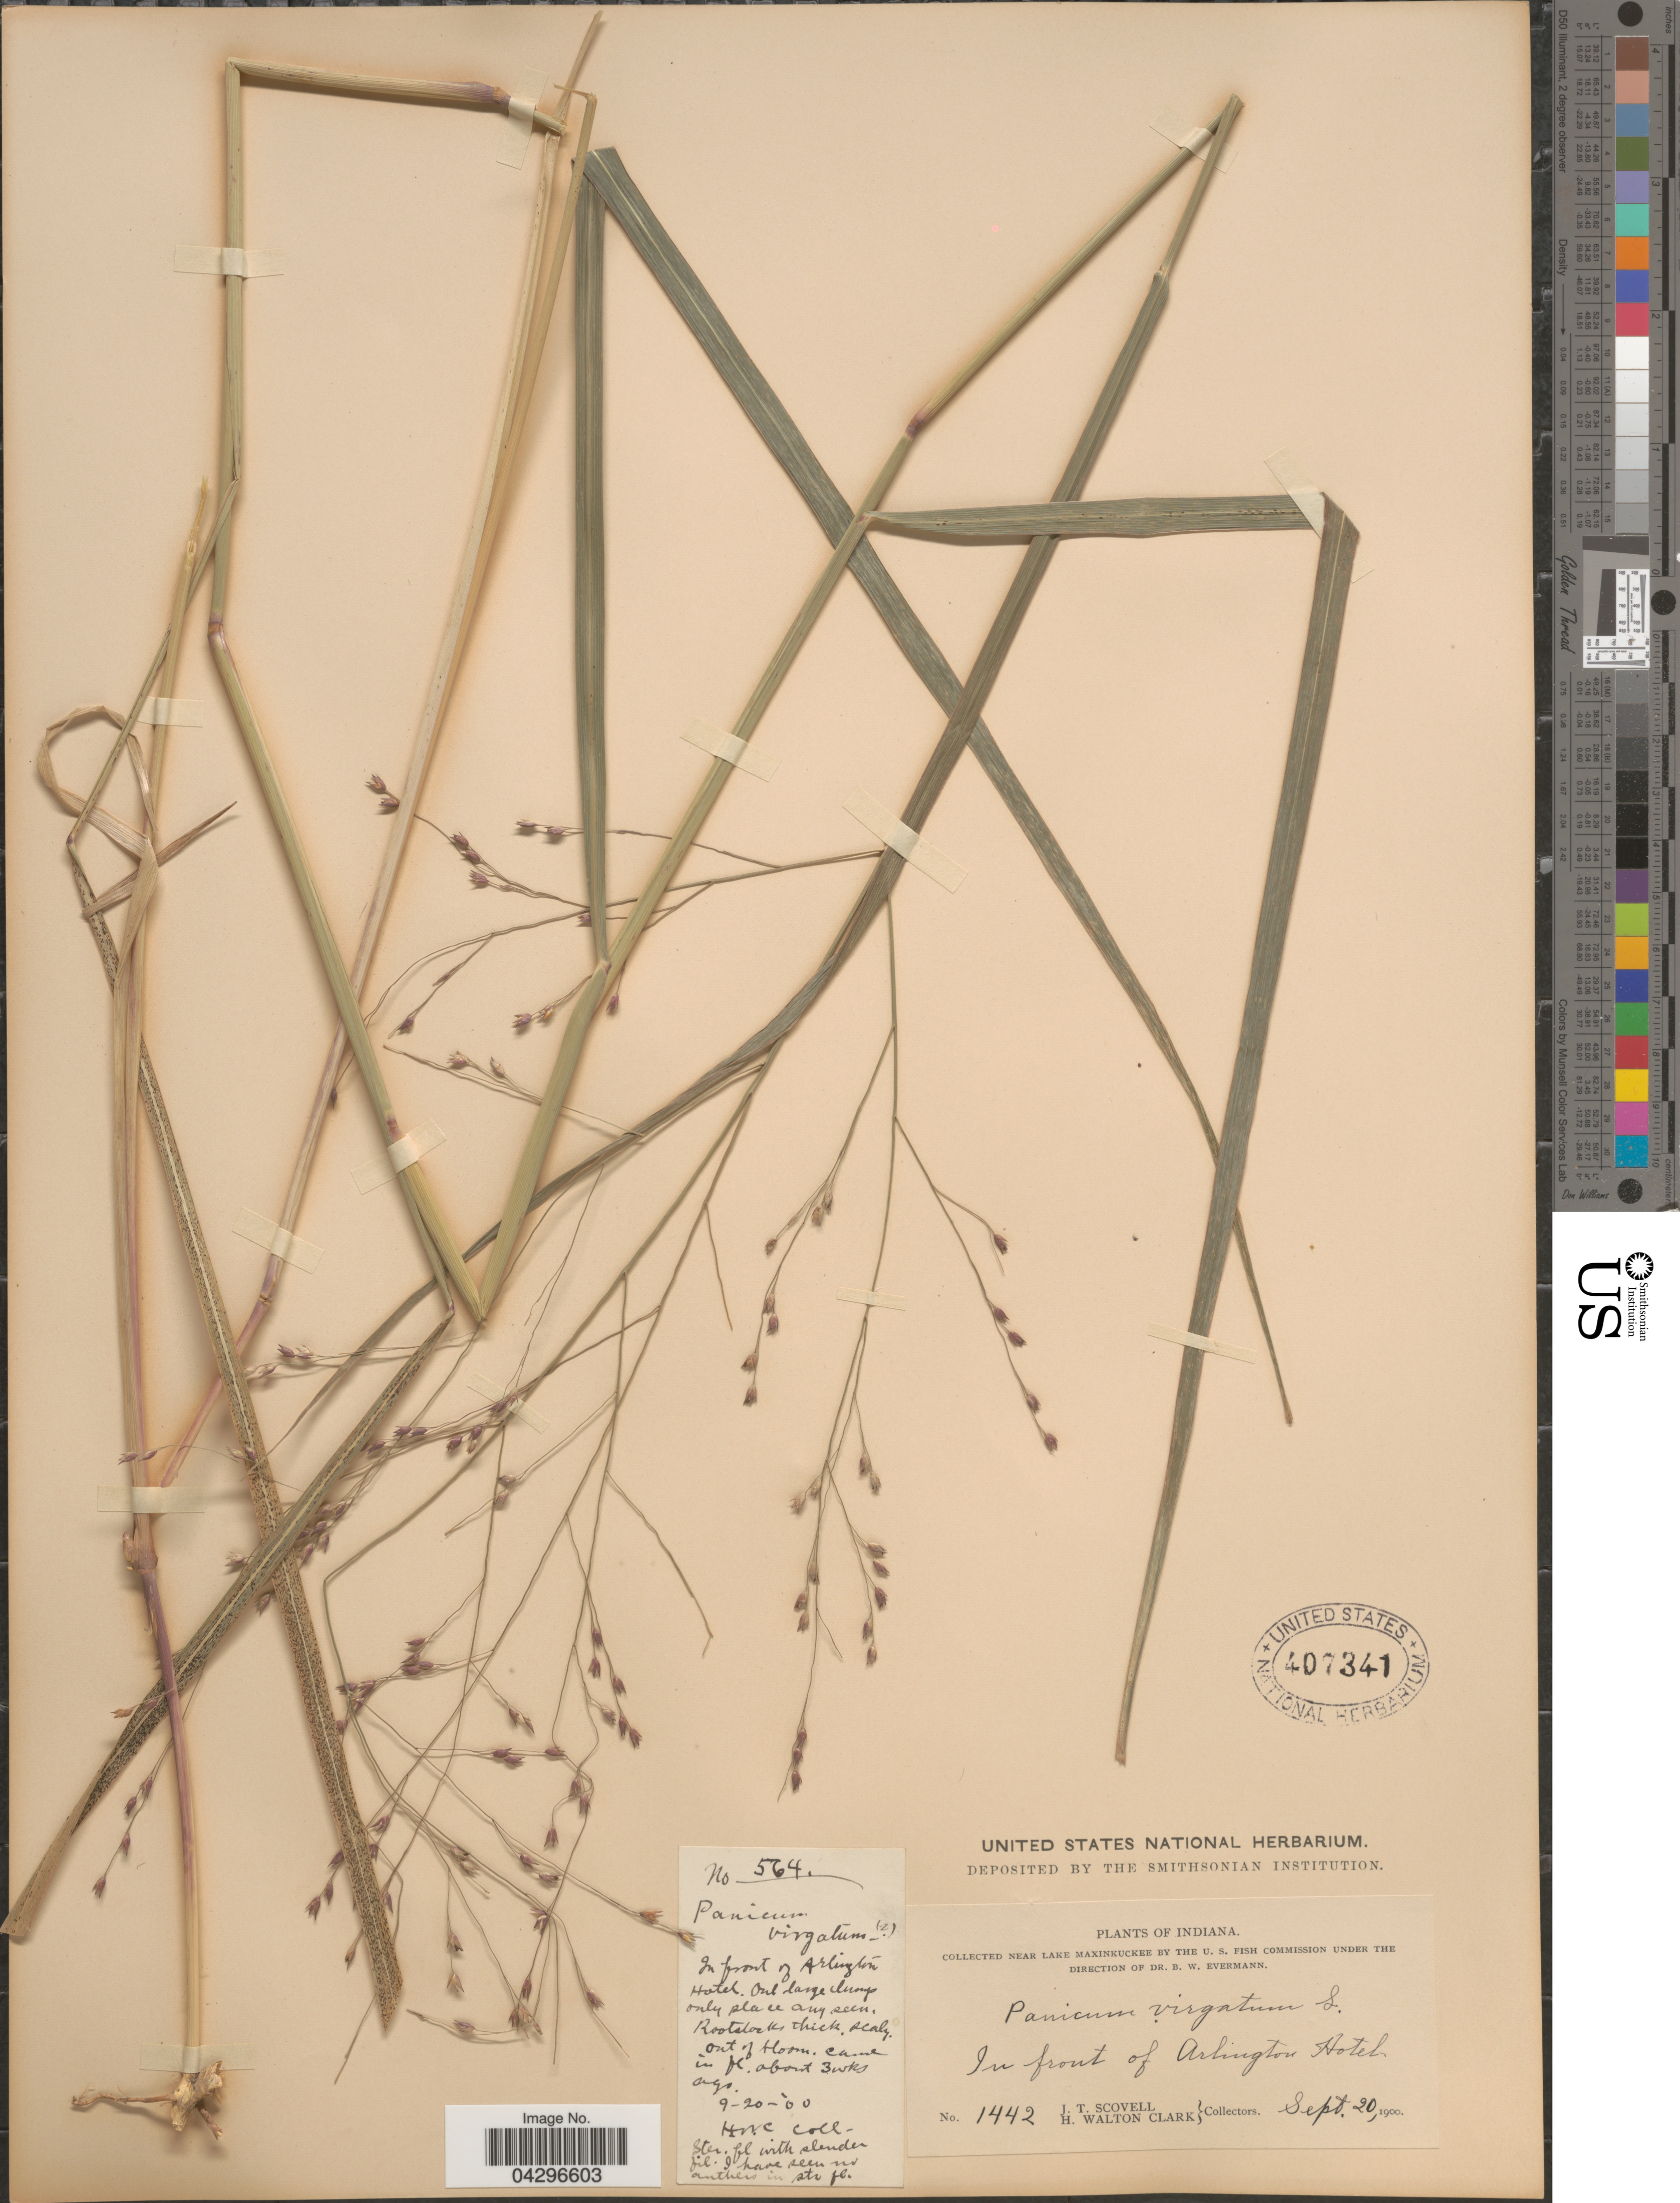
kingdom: Plantae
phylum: Tracheophyta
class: Liliopsida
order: Poales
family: Poaceae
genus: Panicum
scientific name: Panicum virgatum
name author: L.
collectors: J. T. Scovell & H. W. Clark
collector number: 1442/564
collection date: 1900-09-20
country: United States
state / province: Indiana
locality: Near Lake Maxinkuckee by the U.S. Fish Commission. In front of Arlington Hotel.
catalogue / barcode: US 407341